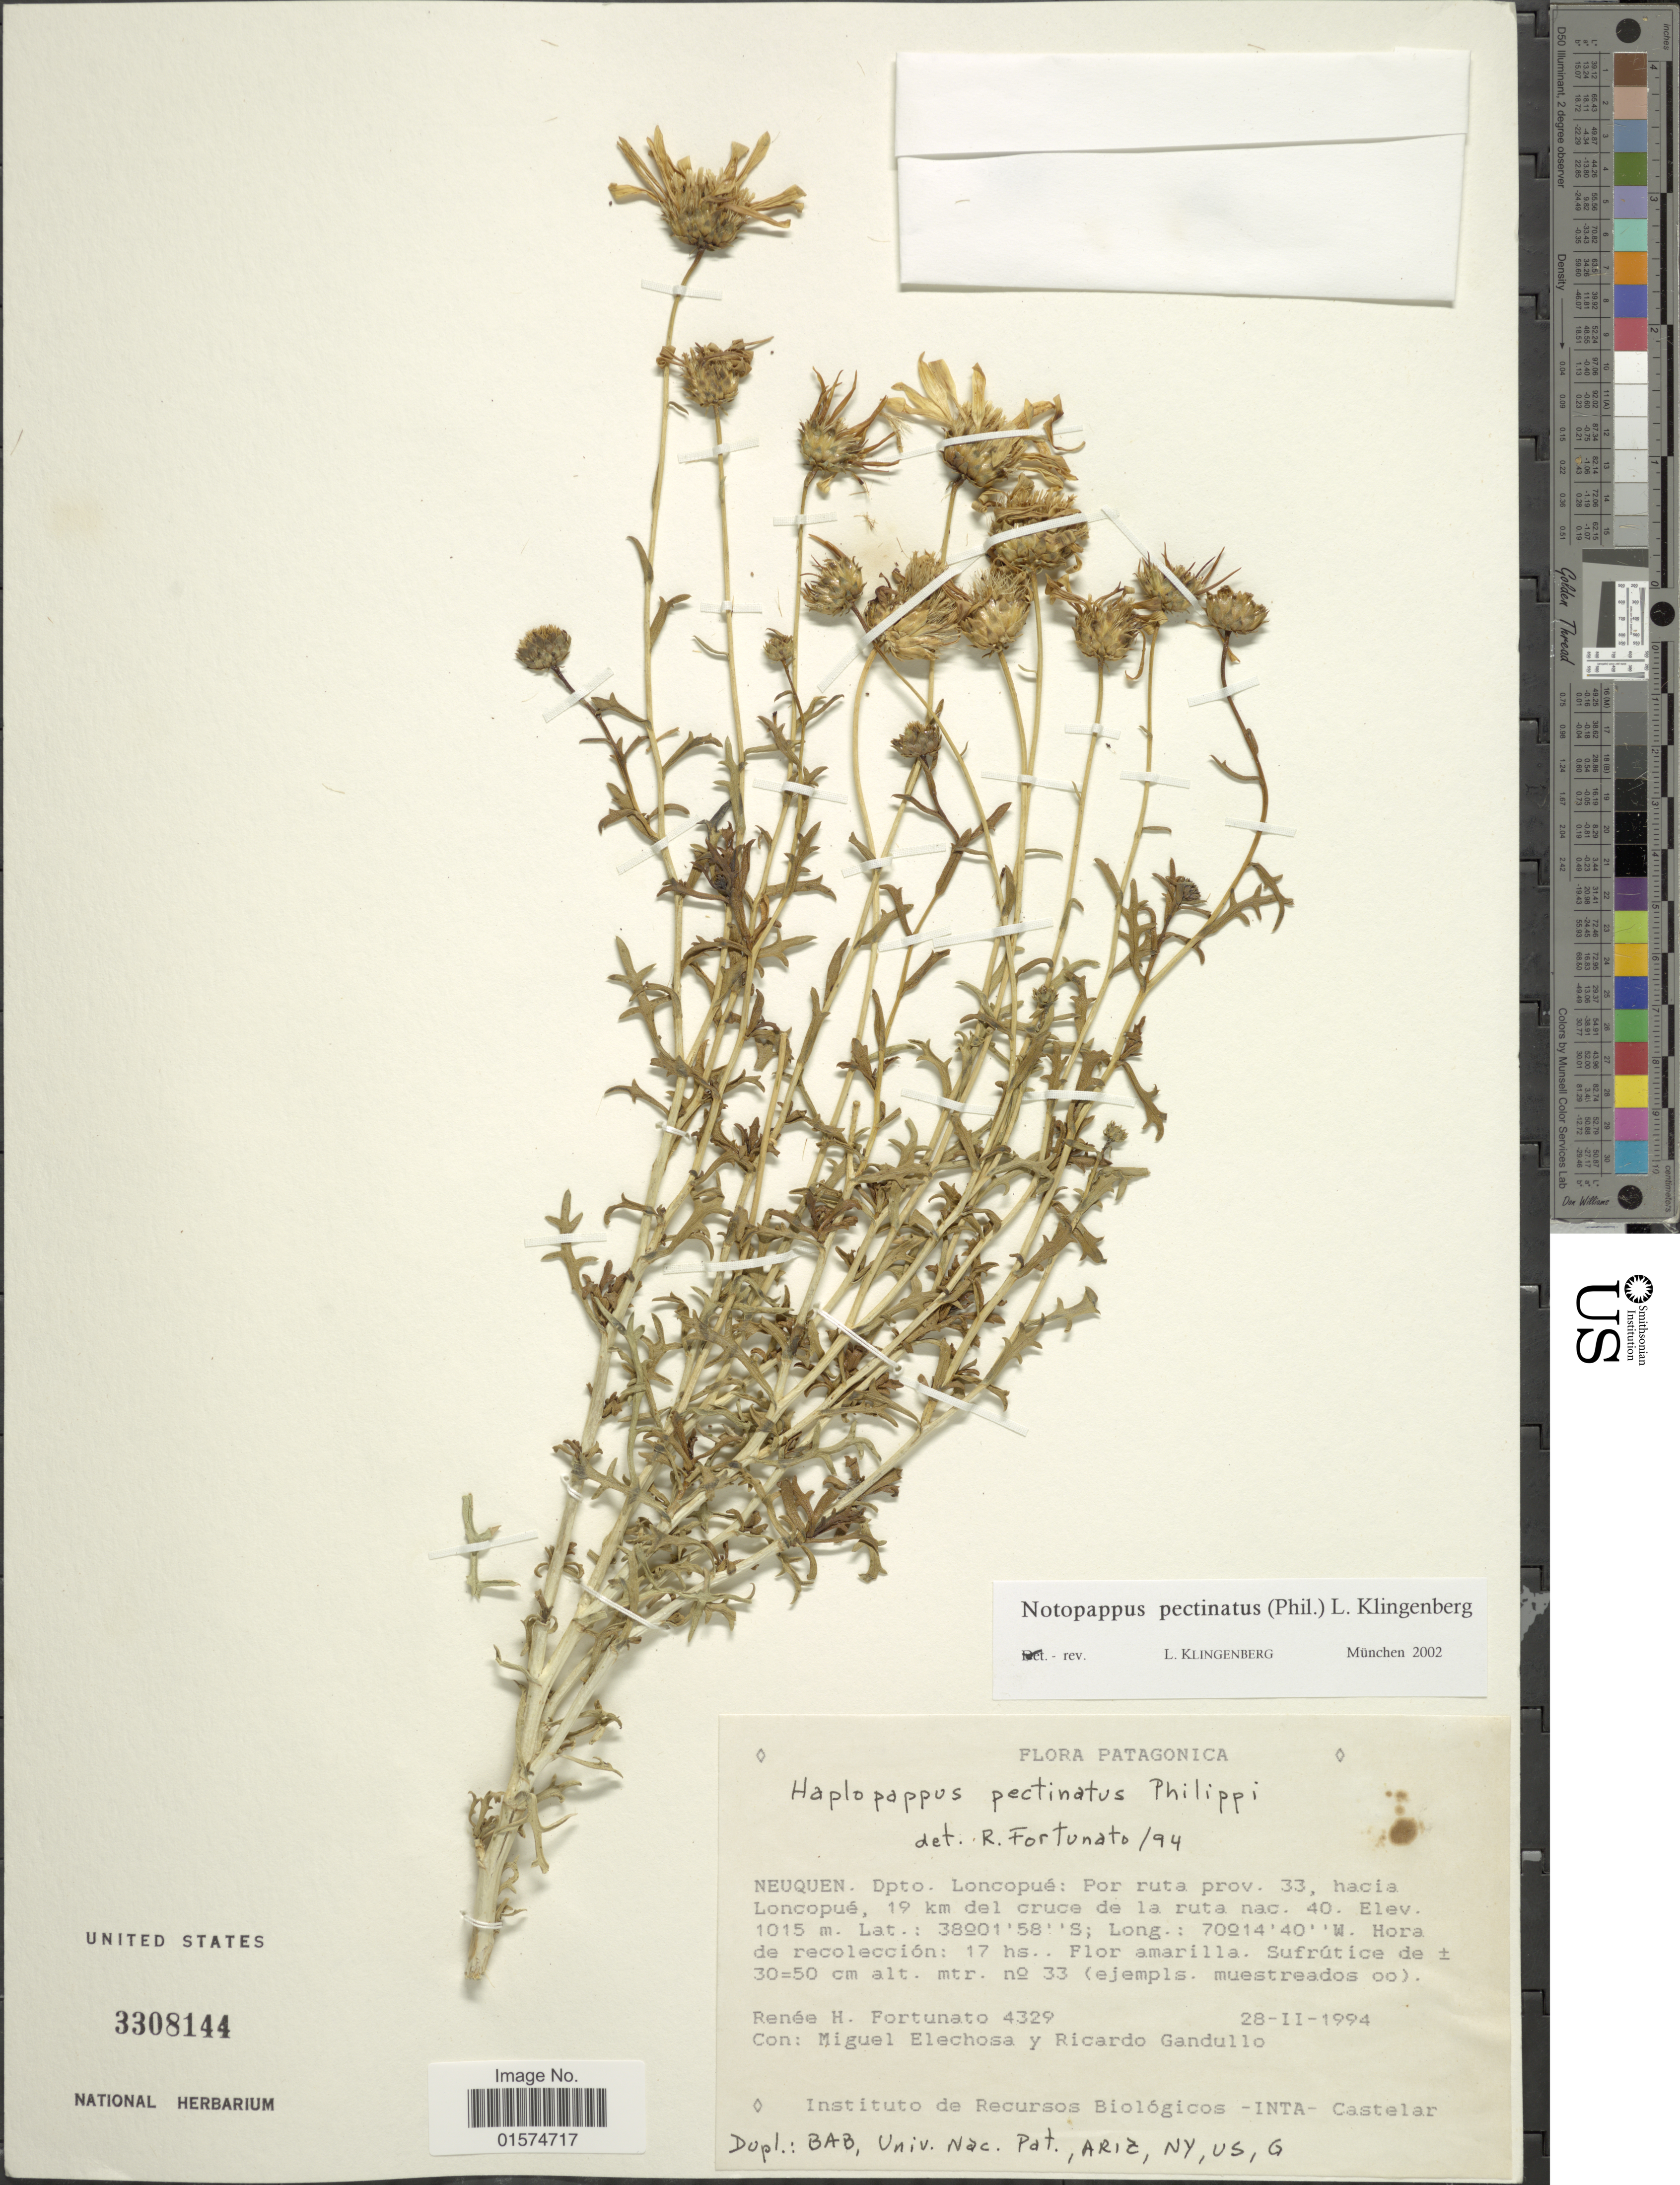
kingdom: Plantae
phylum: Tracheophyta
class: Magnoliopsida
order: Asterales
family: Asteraceae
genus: Notopappus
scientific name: Notopappus pectinatus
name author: (Phil.) Klingenb.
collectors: R. H. Fortunato, M. Elechosa & R. Gandullo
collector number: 4329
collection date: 1994-02-28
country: Argentina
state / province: Neuquen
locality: Dpto. Loncopué: Por ruta prov. 33, hacia Loncopué, 19 km del cruce de la ruta nac. 40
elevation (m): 1015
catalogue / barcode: US 3308144